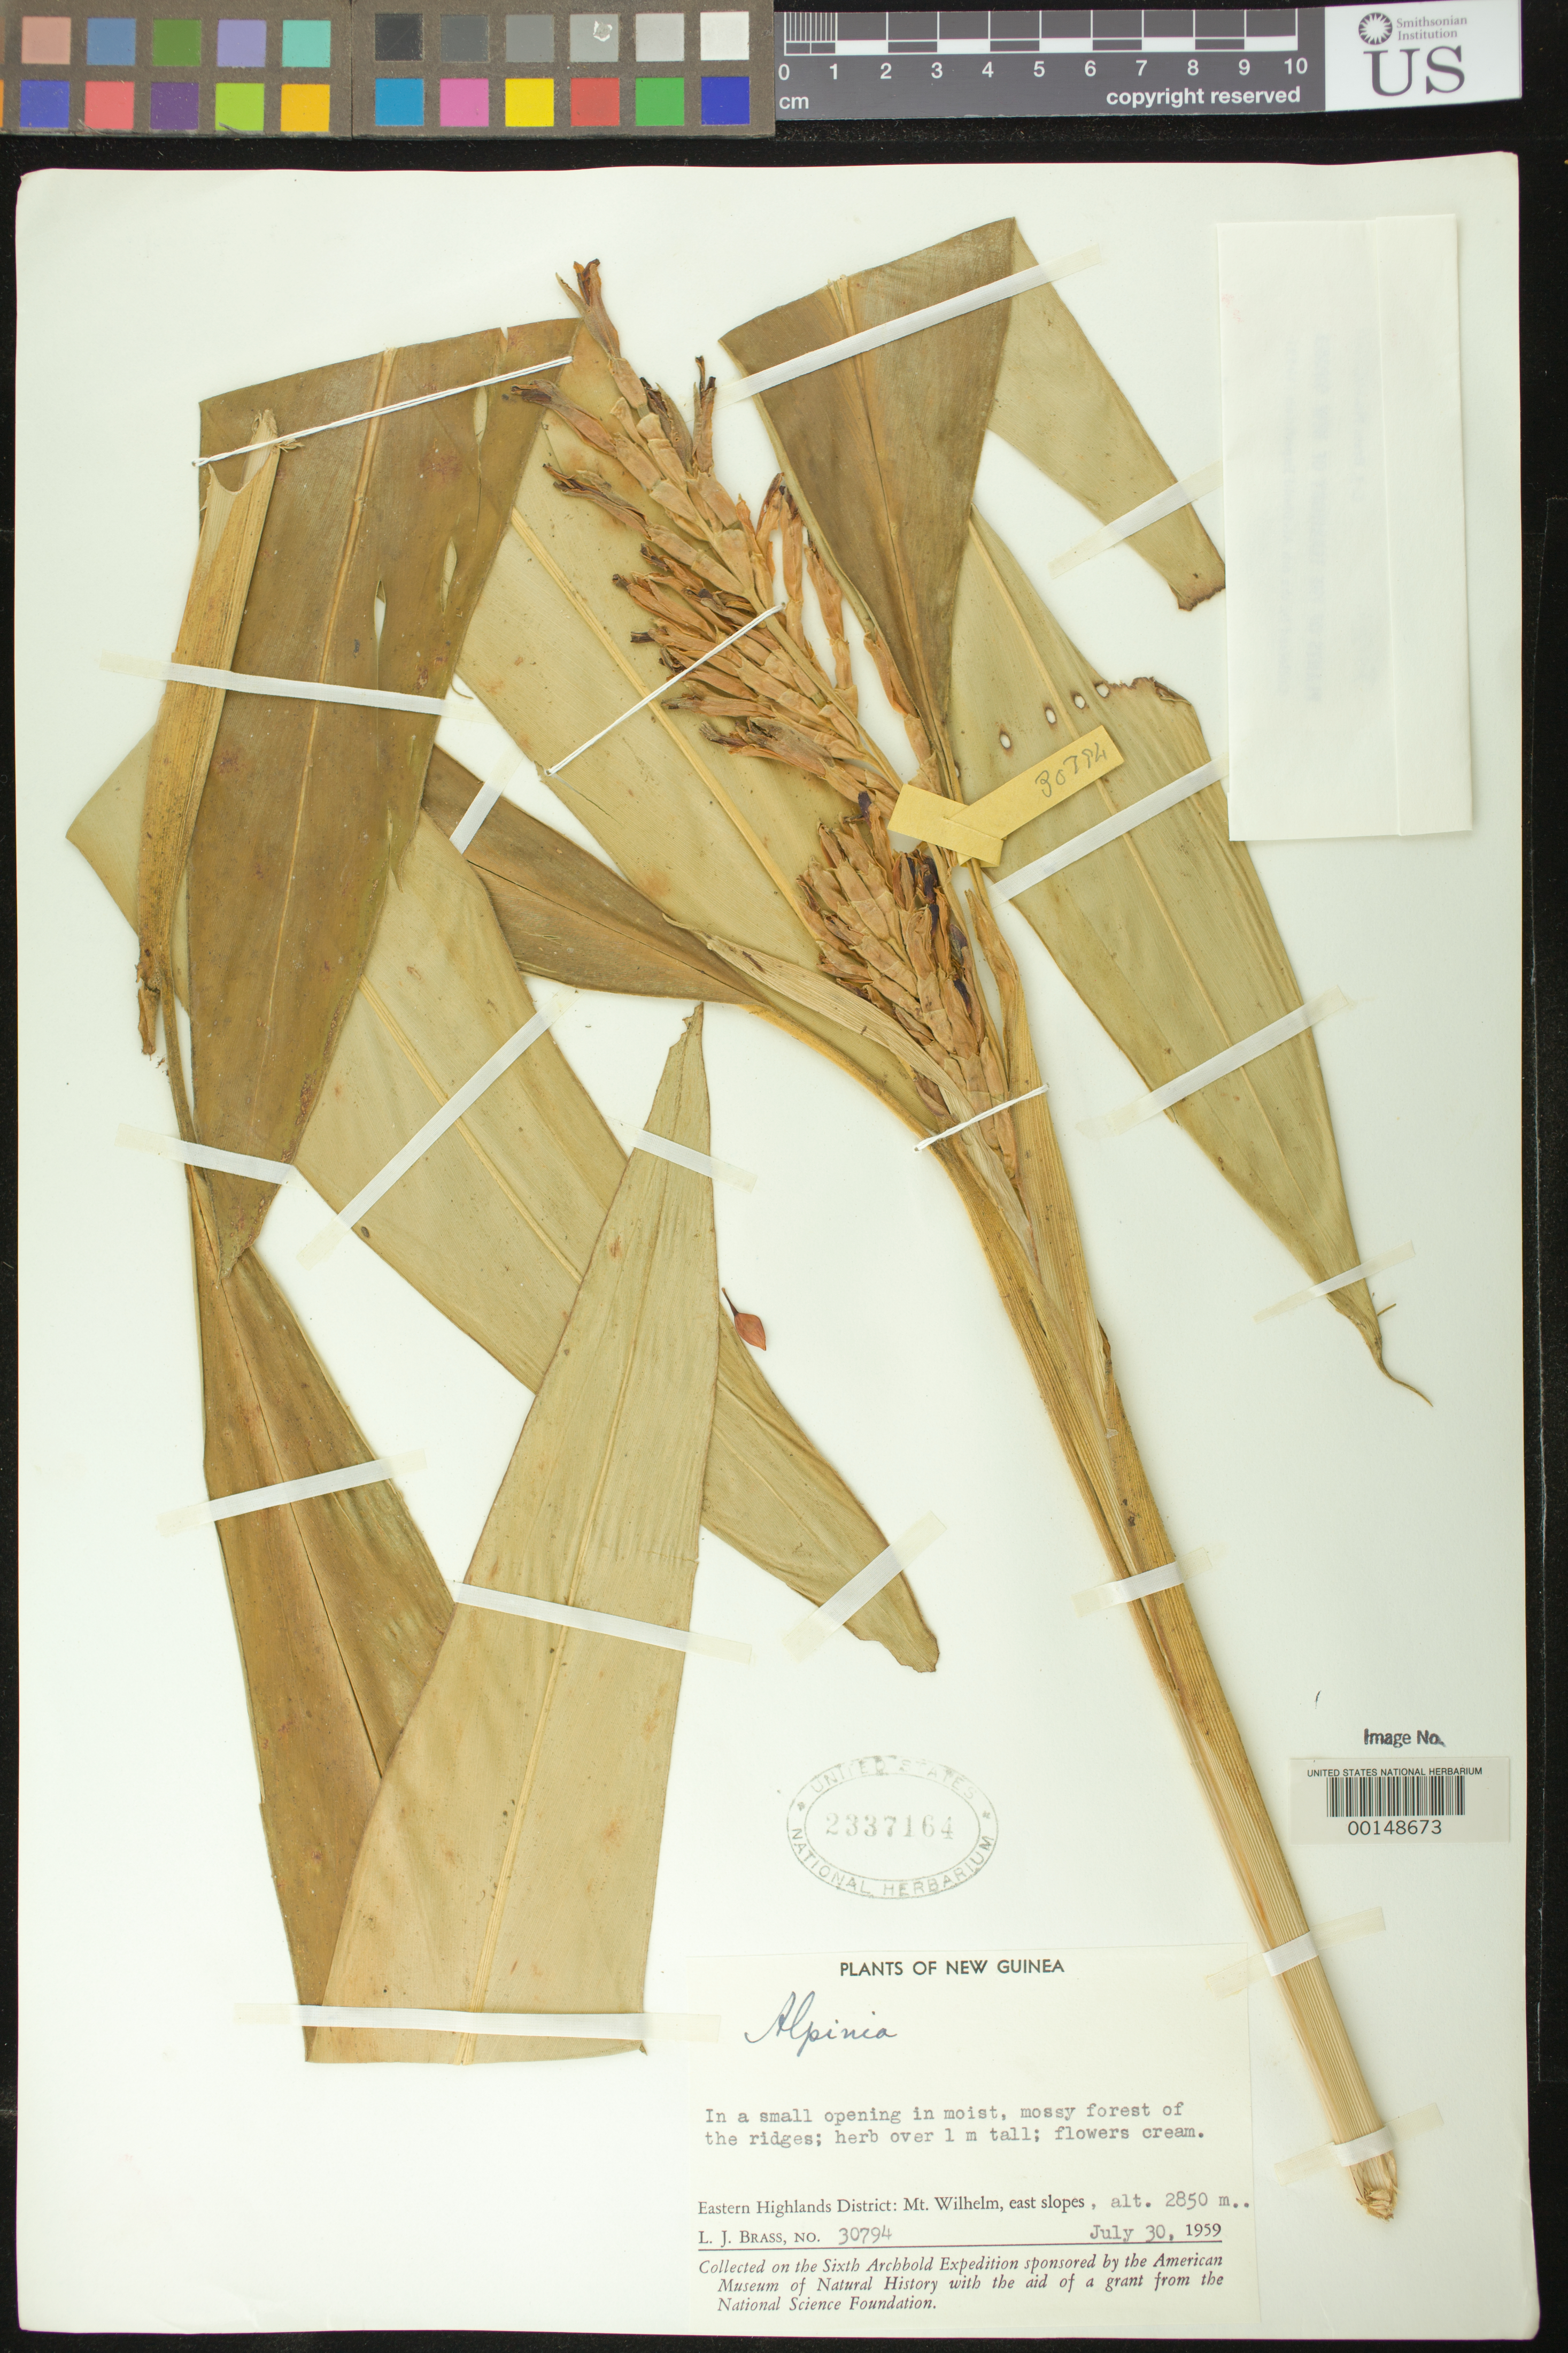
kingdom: Plantae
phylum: Tracheophyta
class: Liliopsida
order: Zingiberales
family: Zingiberaceae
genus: Alpinia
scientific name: Alpinia albipurpurea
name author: (P. Royen) R.M. Sm.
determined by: Docot, Rudolph Valentino A.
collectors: L. J. Brass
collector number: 30794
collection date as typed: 30 Jul 1959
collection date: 1959-07-30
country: Papua New Guinea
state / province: Eastern Highlands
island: New Guinea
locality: Mt. wilhelm, east slopes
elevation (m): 2850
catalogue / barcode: US 2337164